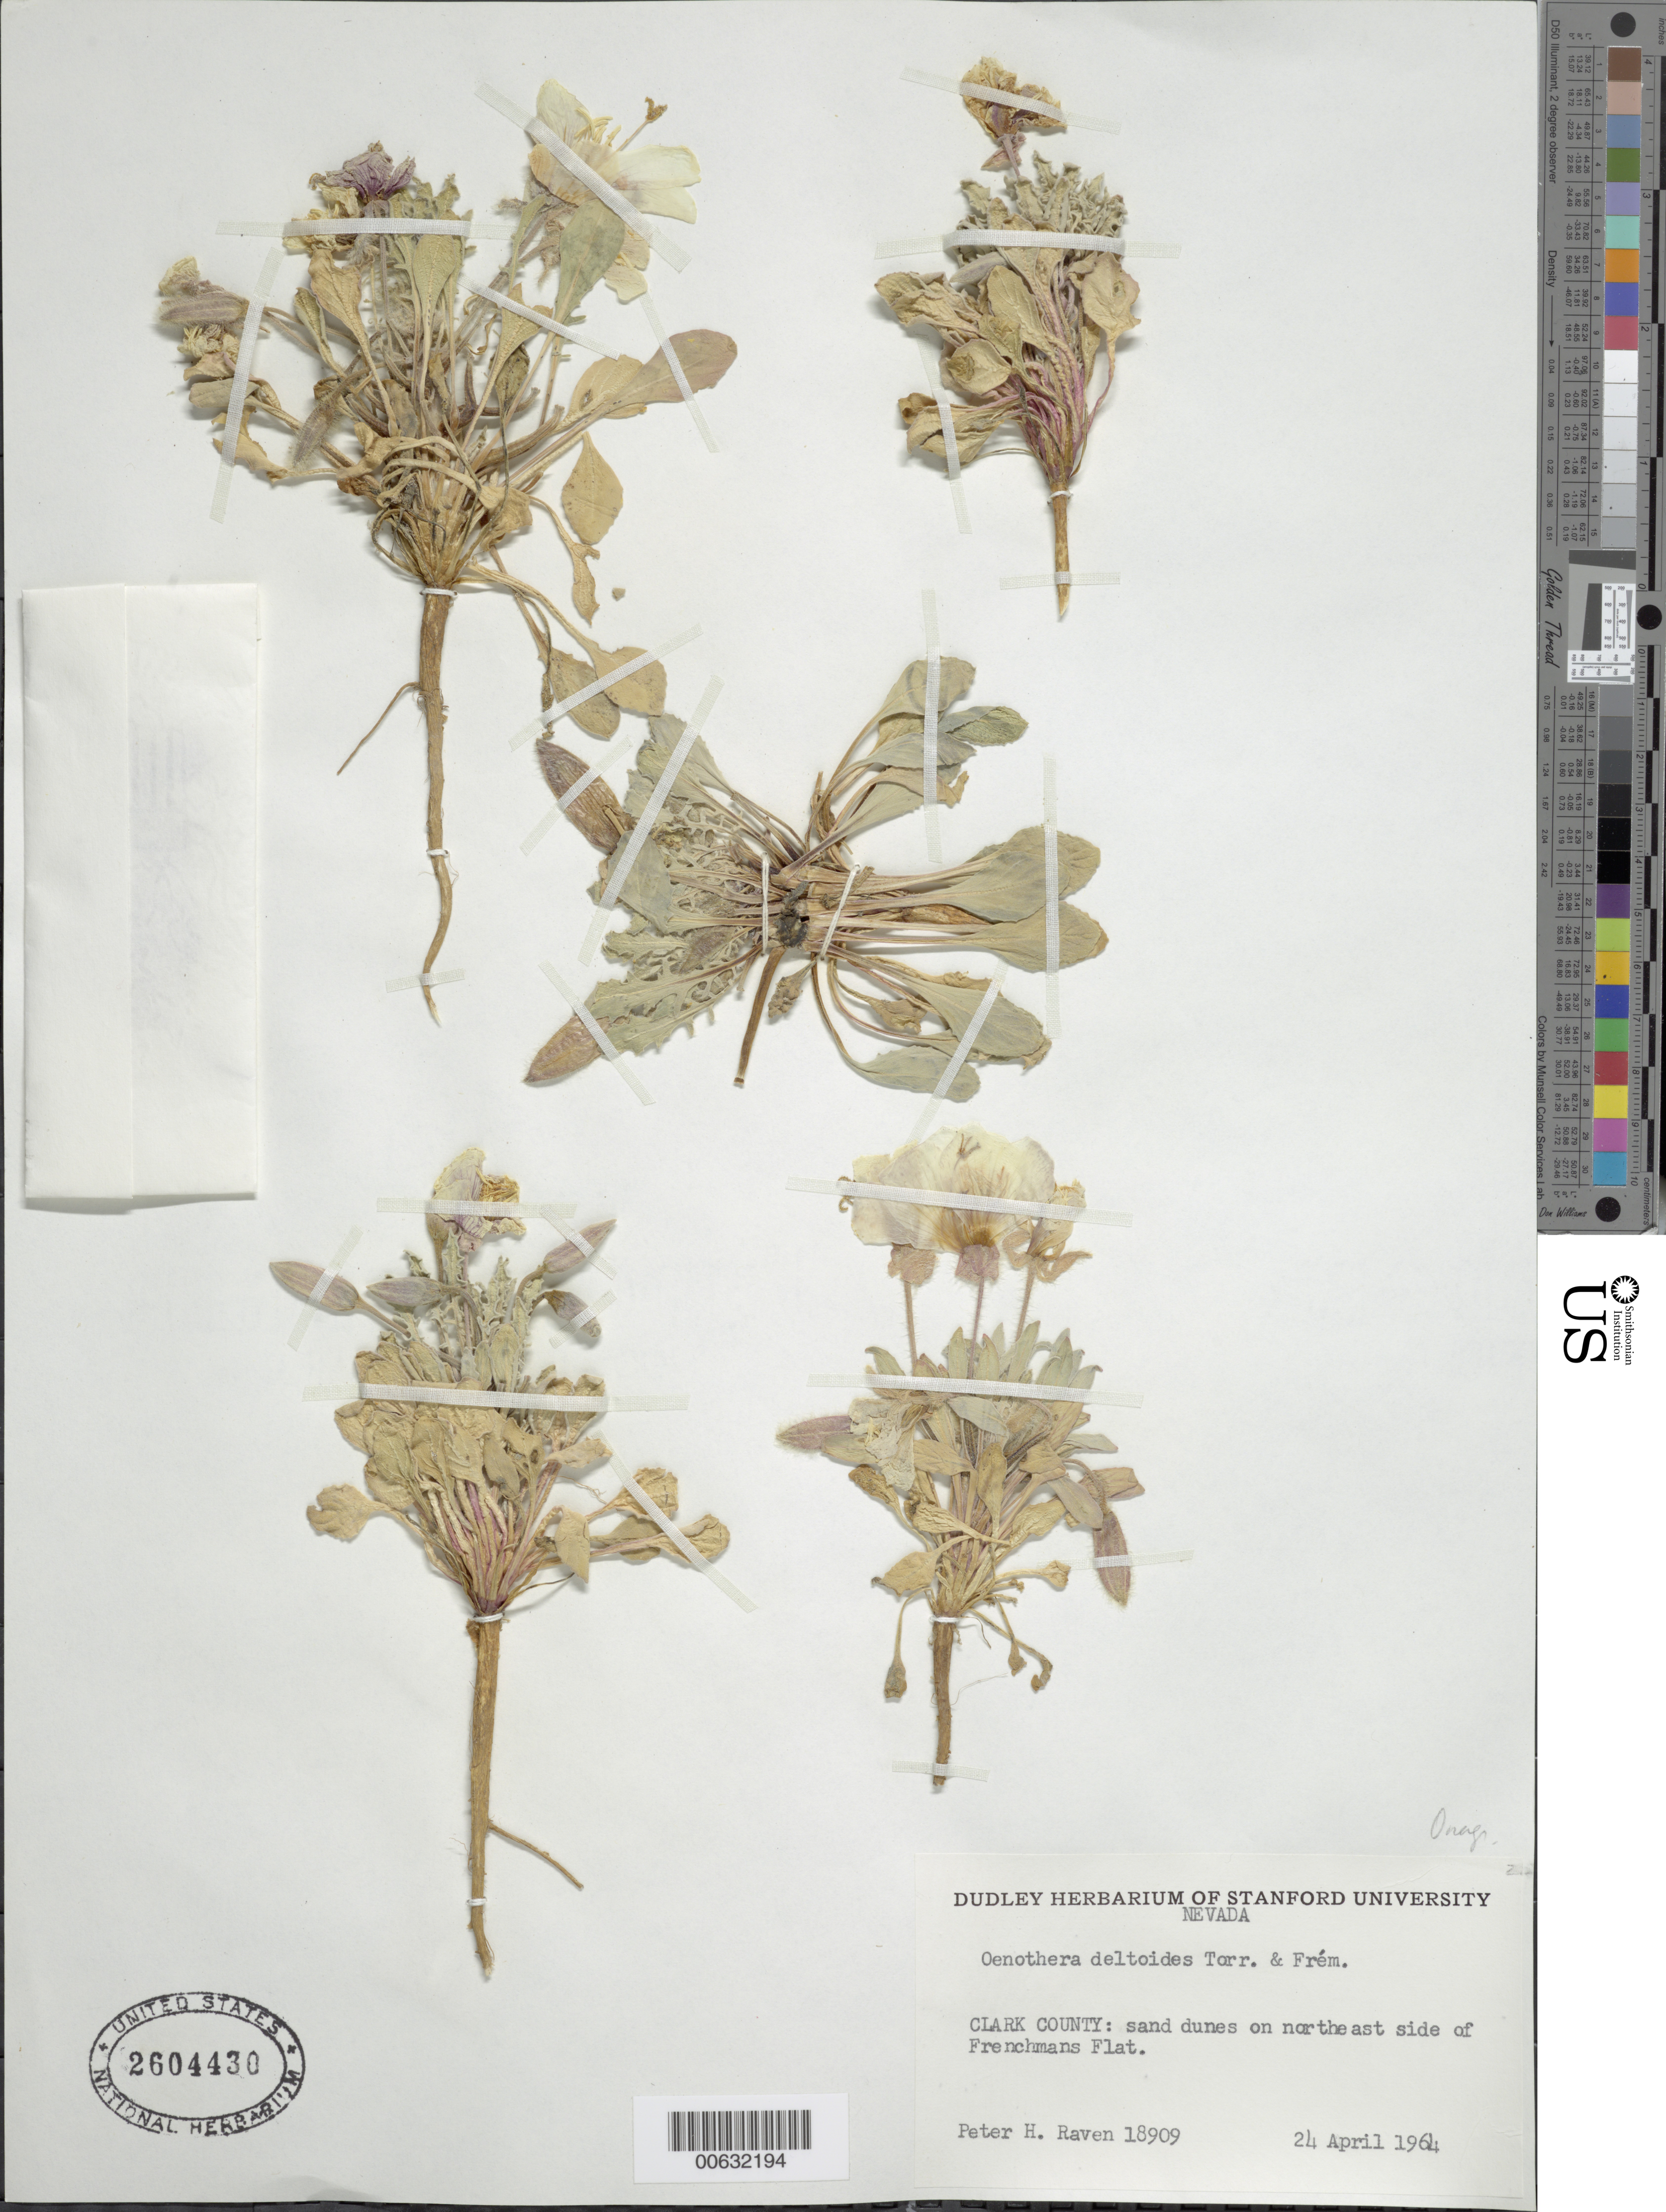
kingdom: Plantae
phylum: Tracheophyta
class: Magnoliopsida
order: Myrtales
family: Onagraceae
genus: Oenothera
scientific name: Oenothera deltoides subsp. deltoides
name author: Torr. & Frém.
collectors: P. H. Raven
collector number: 18909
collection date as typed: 24 Apr 1964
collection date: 1964-04-24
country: United States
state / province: Nevada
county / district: Clark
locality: NE side of Frenchmans Flat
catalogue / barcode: US 2604430